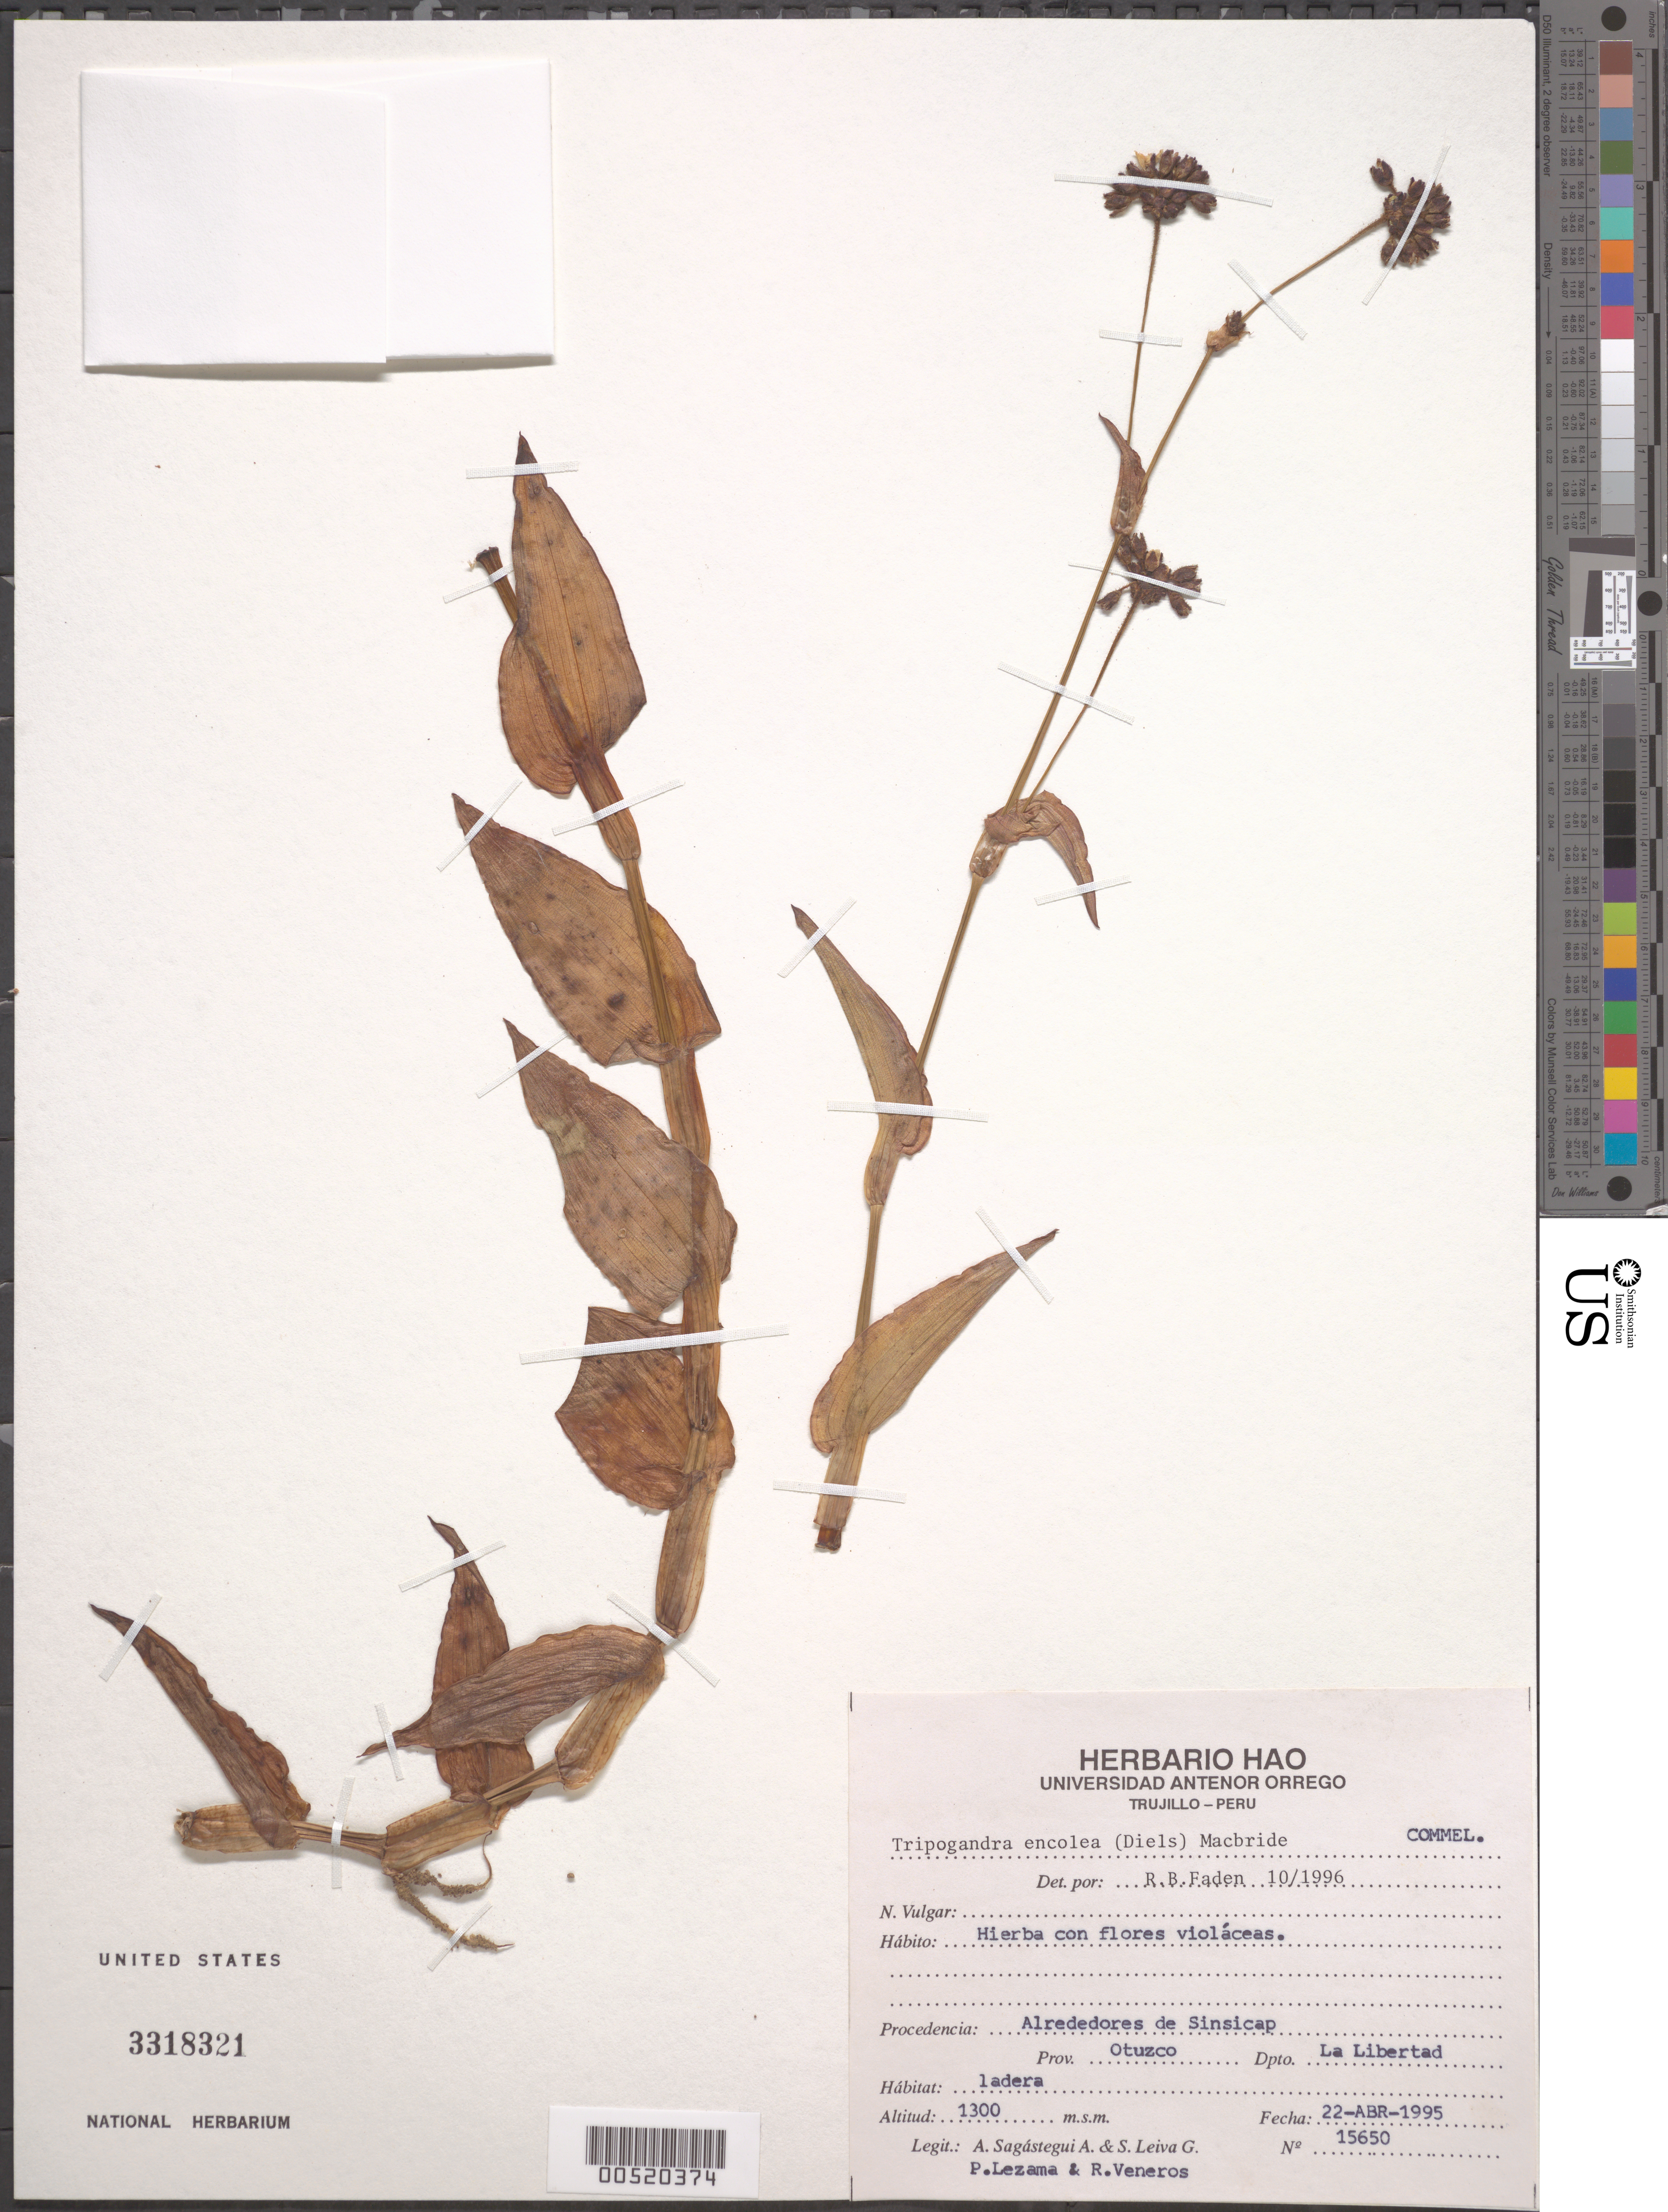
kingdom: Plantae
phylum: Tracheophyta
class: Liliopsida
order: Commelinales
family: Commelinaceae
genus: Tripogandra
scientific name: Tripogandra encolea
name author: (Diels) J.F. Macbr.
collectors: A. Sagástegui A., S. Leiva G., P. Lezama A. & R. Veneros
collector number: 15650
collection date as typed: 22 Apr 1995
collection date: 1995-04-22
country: Peru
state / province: La Libertad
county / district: Otuzco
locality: Alrededores de sinsicap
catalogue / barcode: US 3318321